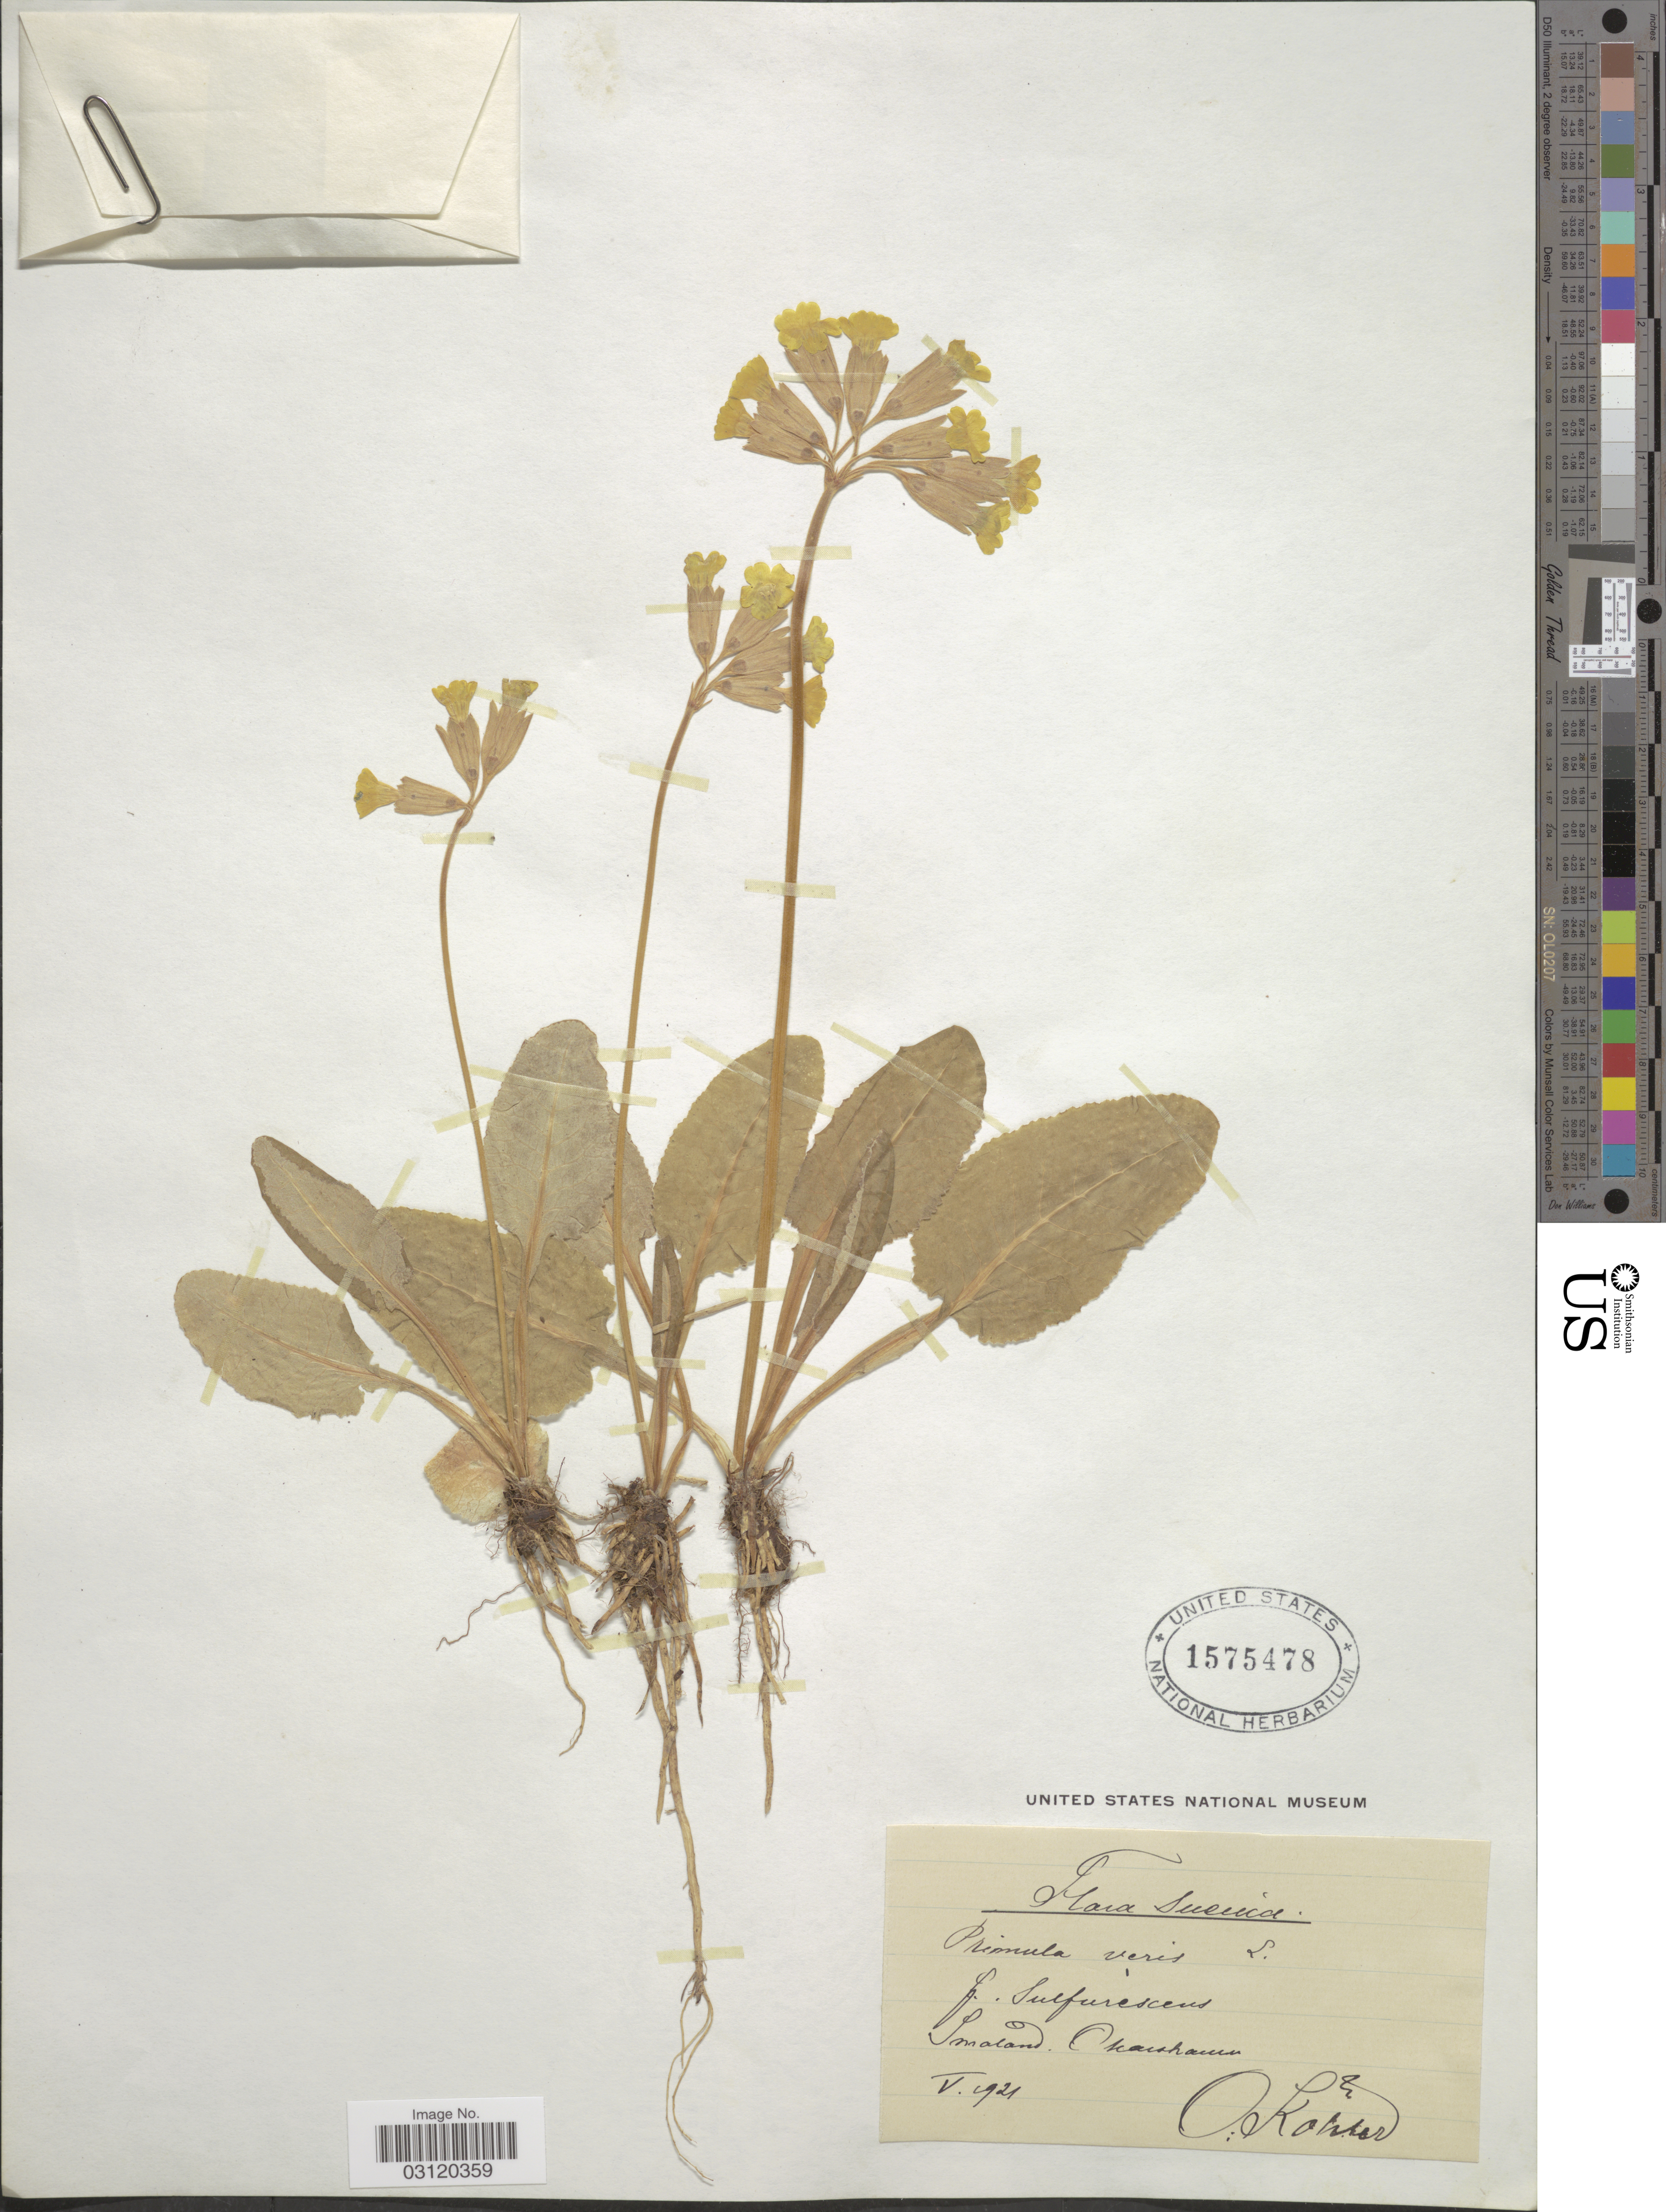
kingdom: Plantae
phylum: Tracheophyta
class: Magnoliopsida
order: Ericales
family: Primulaceae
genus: Primula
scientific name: Primula veris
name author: L.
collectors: O. Köhler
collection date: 1921-05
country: Sweden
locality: Suecica. Smaland, Oskarshamn.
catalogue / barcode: US 1575478